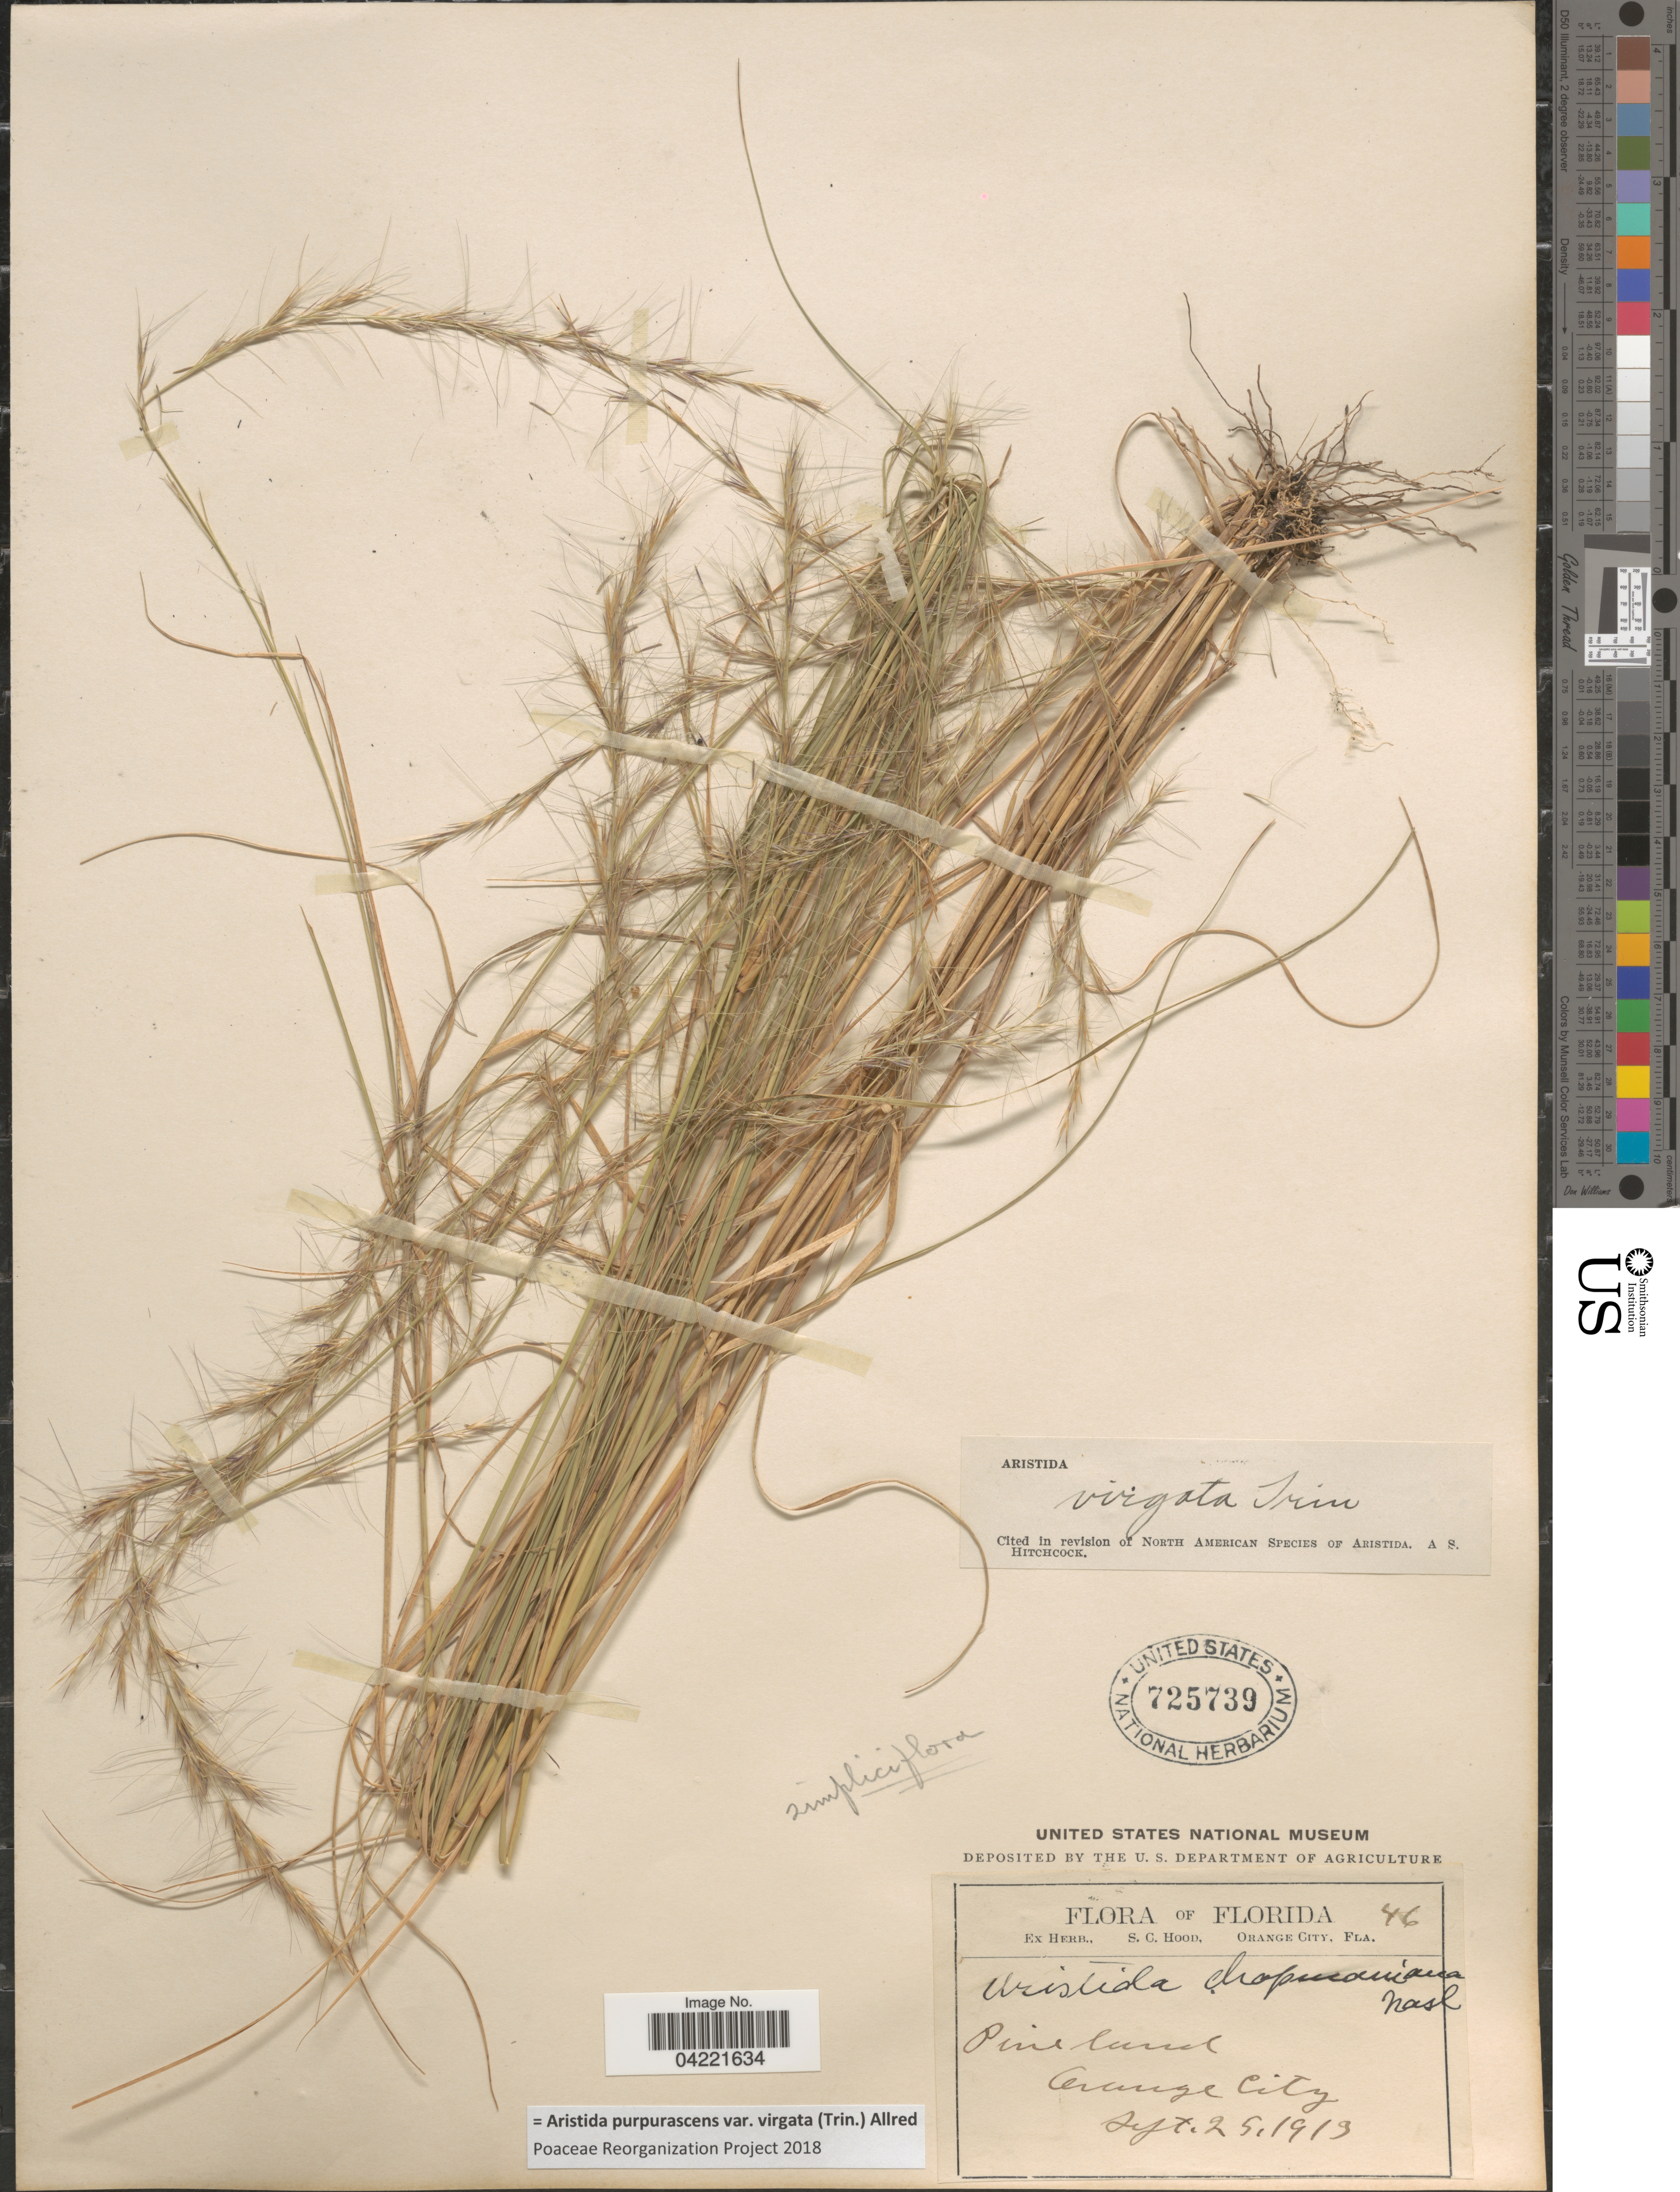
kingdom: Plantae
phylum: Tracheophyta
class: Liliopsida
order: Poales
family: Poaceae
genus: Aristida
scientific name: Aristida purpurascens var. virgata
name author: (Trin.) Allred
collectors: Ex herb. S. C. Hood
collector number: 46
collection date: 1913-09-25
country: United States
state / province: Florida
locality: Pine land. Orange City.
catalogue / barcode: US 725739